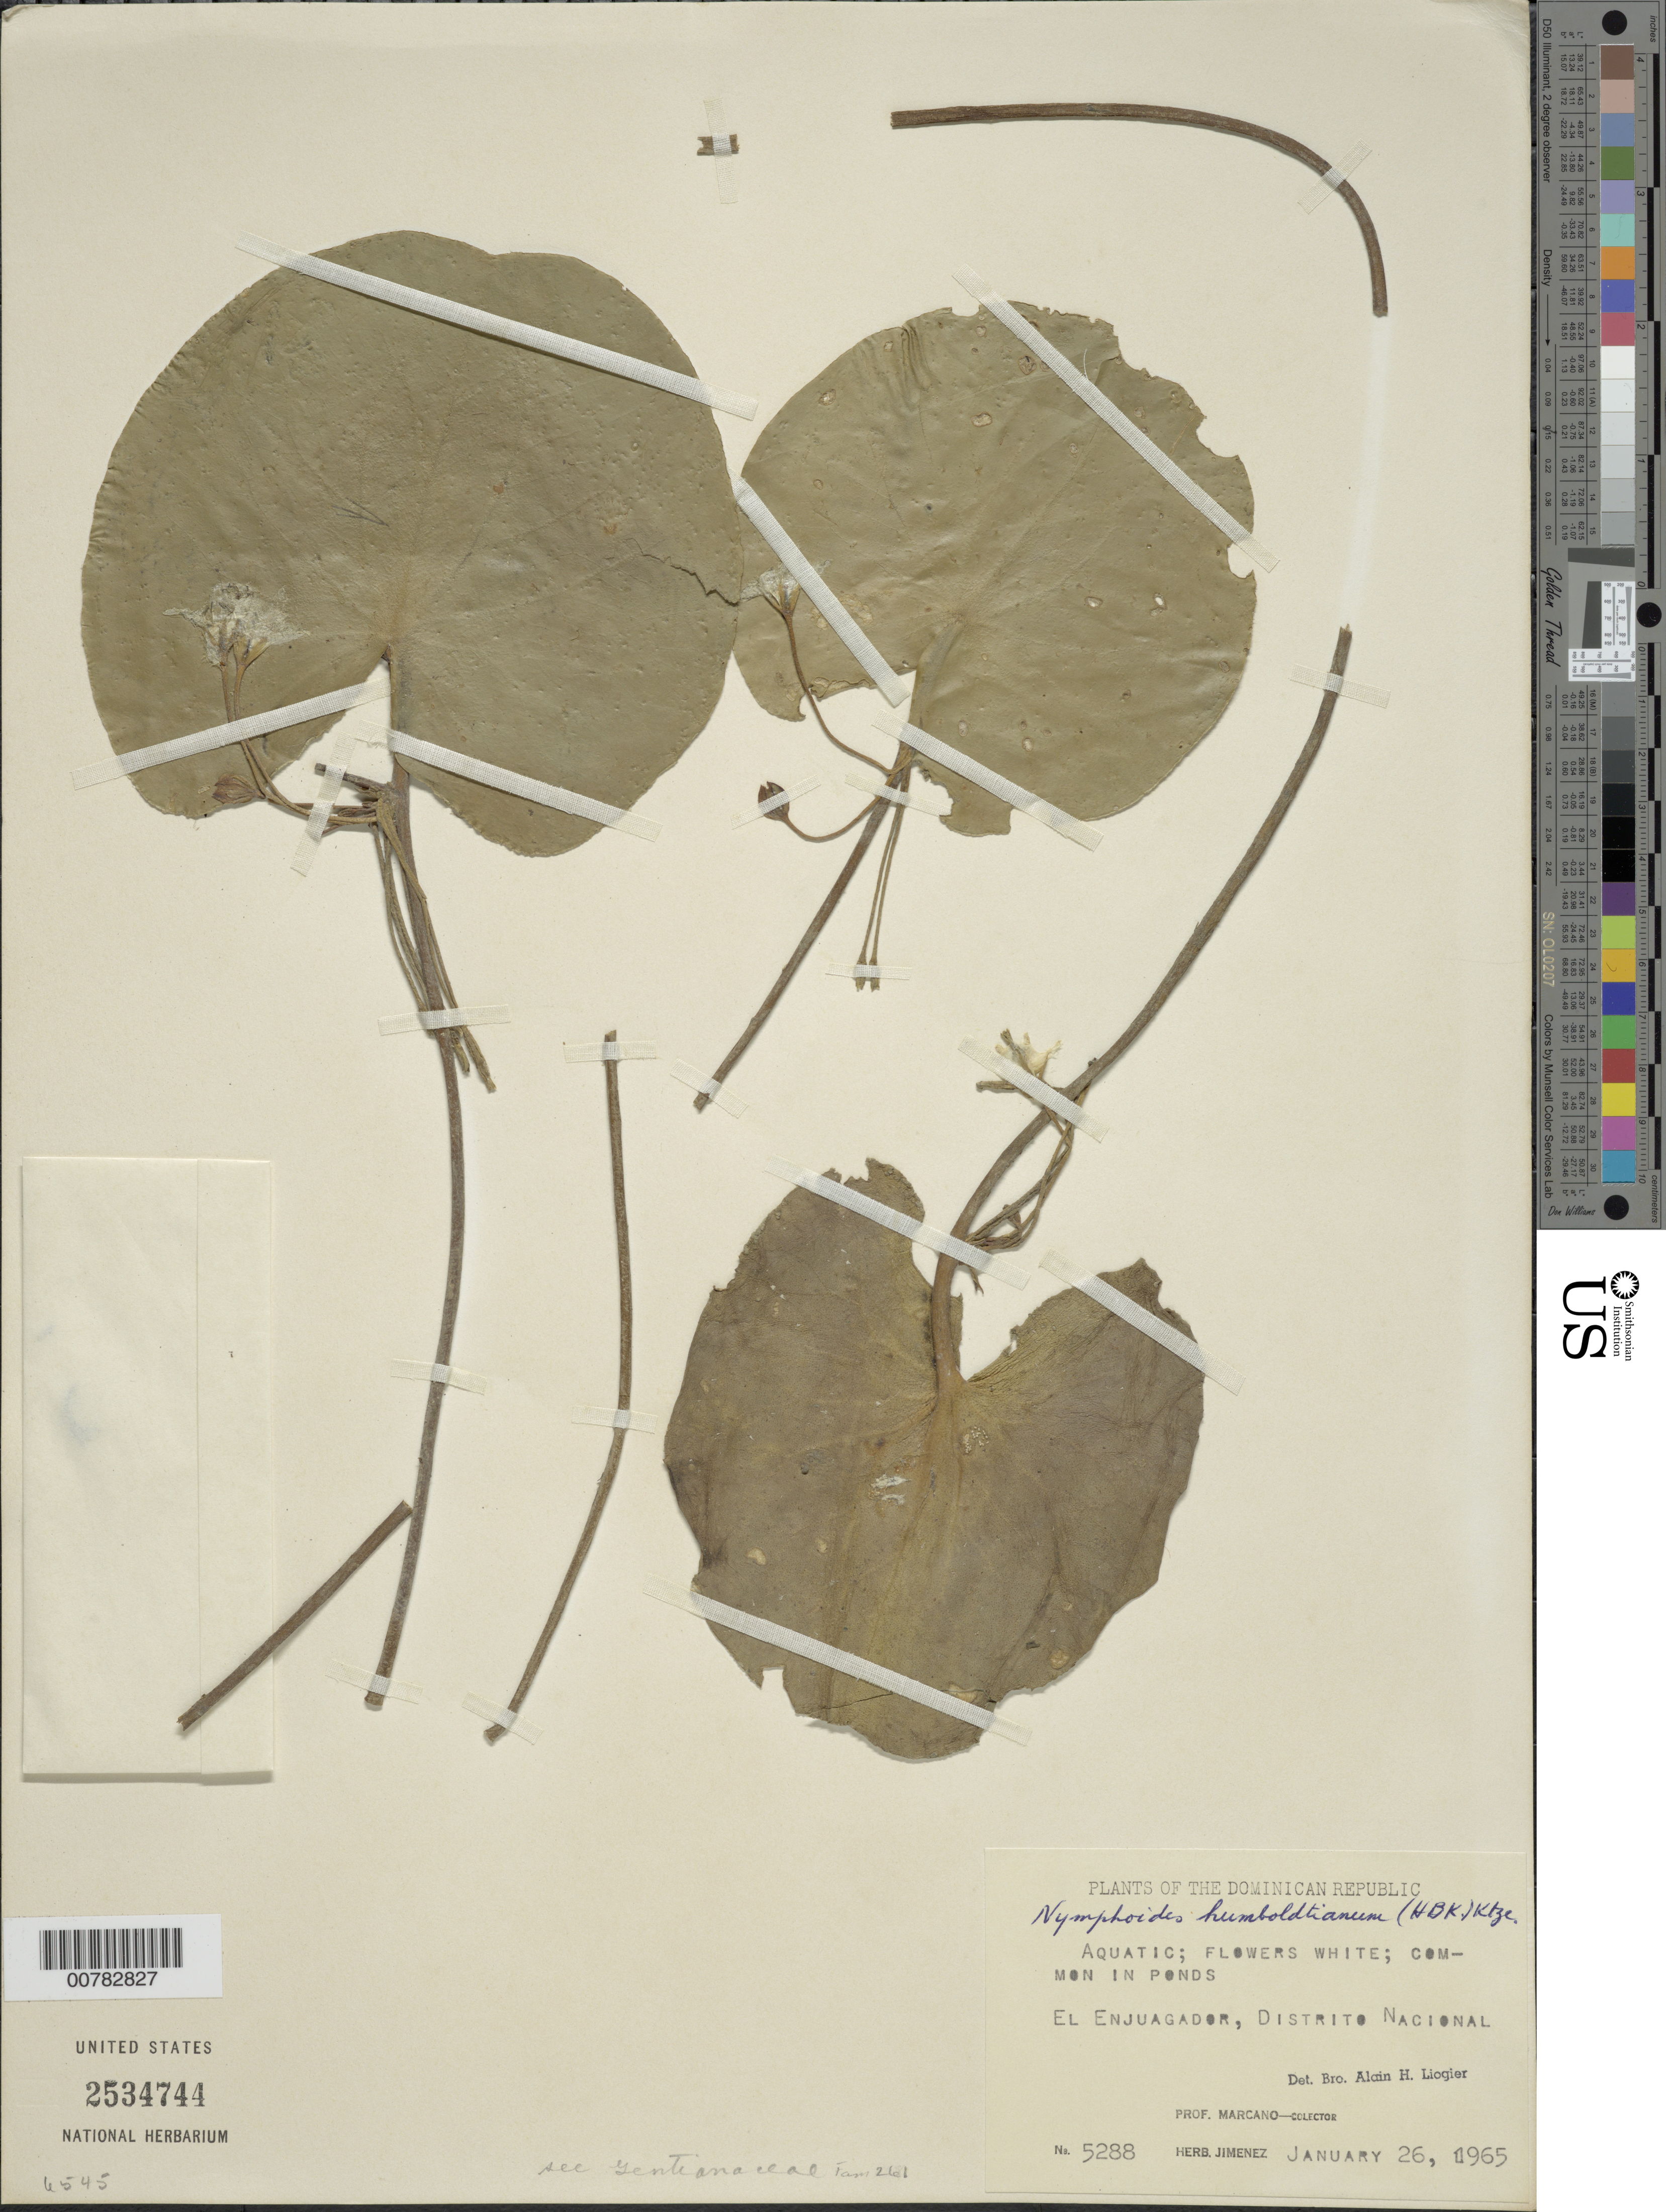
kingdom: Plantae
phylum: Tracheophyta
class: Magnoliopsida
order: Asterales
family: Menyanthaceae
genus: Nymphoides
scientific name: Nymphoides indica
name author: (L.) Kuntze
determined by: Liogier, Alain H.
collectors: E. J. Marcano F.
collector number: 5288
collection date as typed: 26 Jan 1965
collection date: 1965-01-26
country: Dominican Republic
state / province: Distrito Nacional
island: Hispaniola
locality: El Enjuagador.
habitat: In ponds.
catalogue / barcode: US 2534744